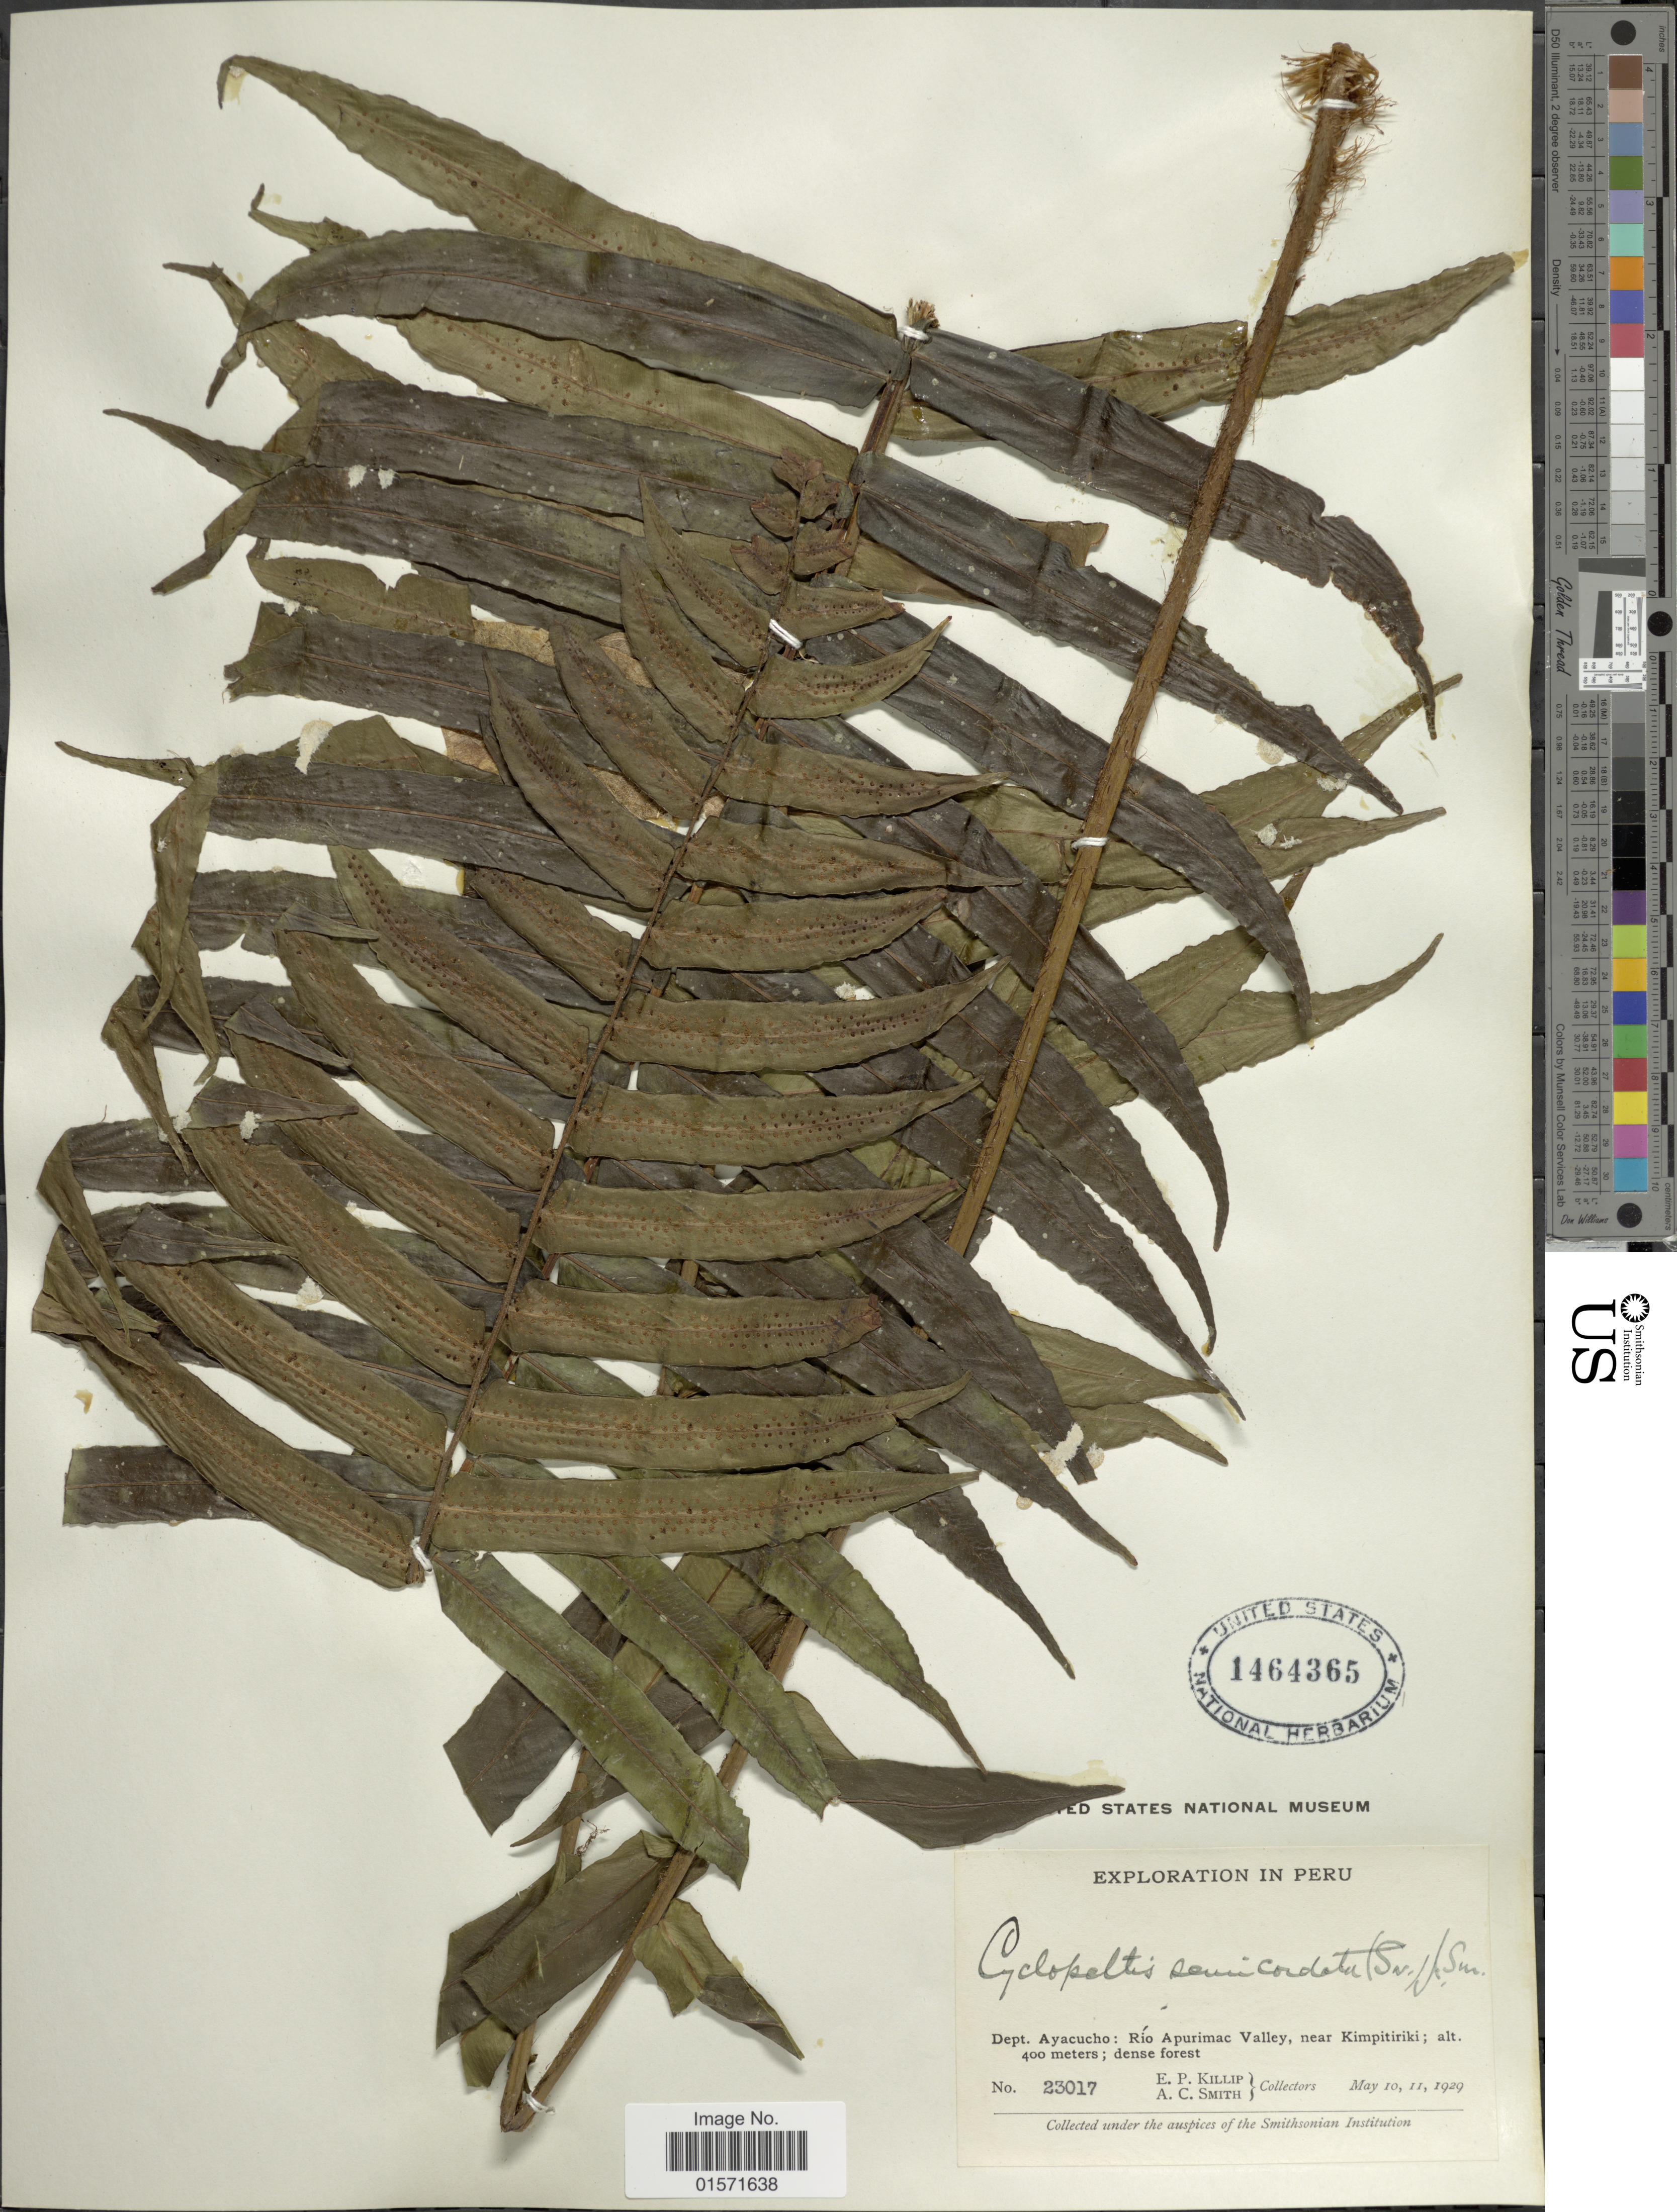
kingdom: Plantae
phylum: Tracheophyta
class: Polypodiopsida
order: Polypodiales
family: Lomariopsidaceae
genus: Cyclopeltis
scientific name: Cyclopeltis semicordata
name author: (Sw.) J. Sm.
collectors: E. P. Killip & A. C. Smith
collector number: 23017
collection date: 1929-05-10/1929-05-11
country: Peru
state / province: Ayacucho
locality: Rio Apurimac valley, near Kimpitriki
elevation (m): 400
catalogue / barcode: US 1464365